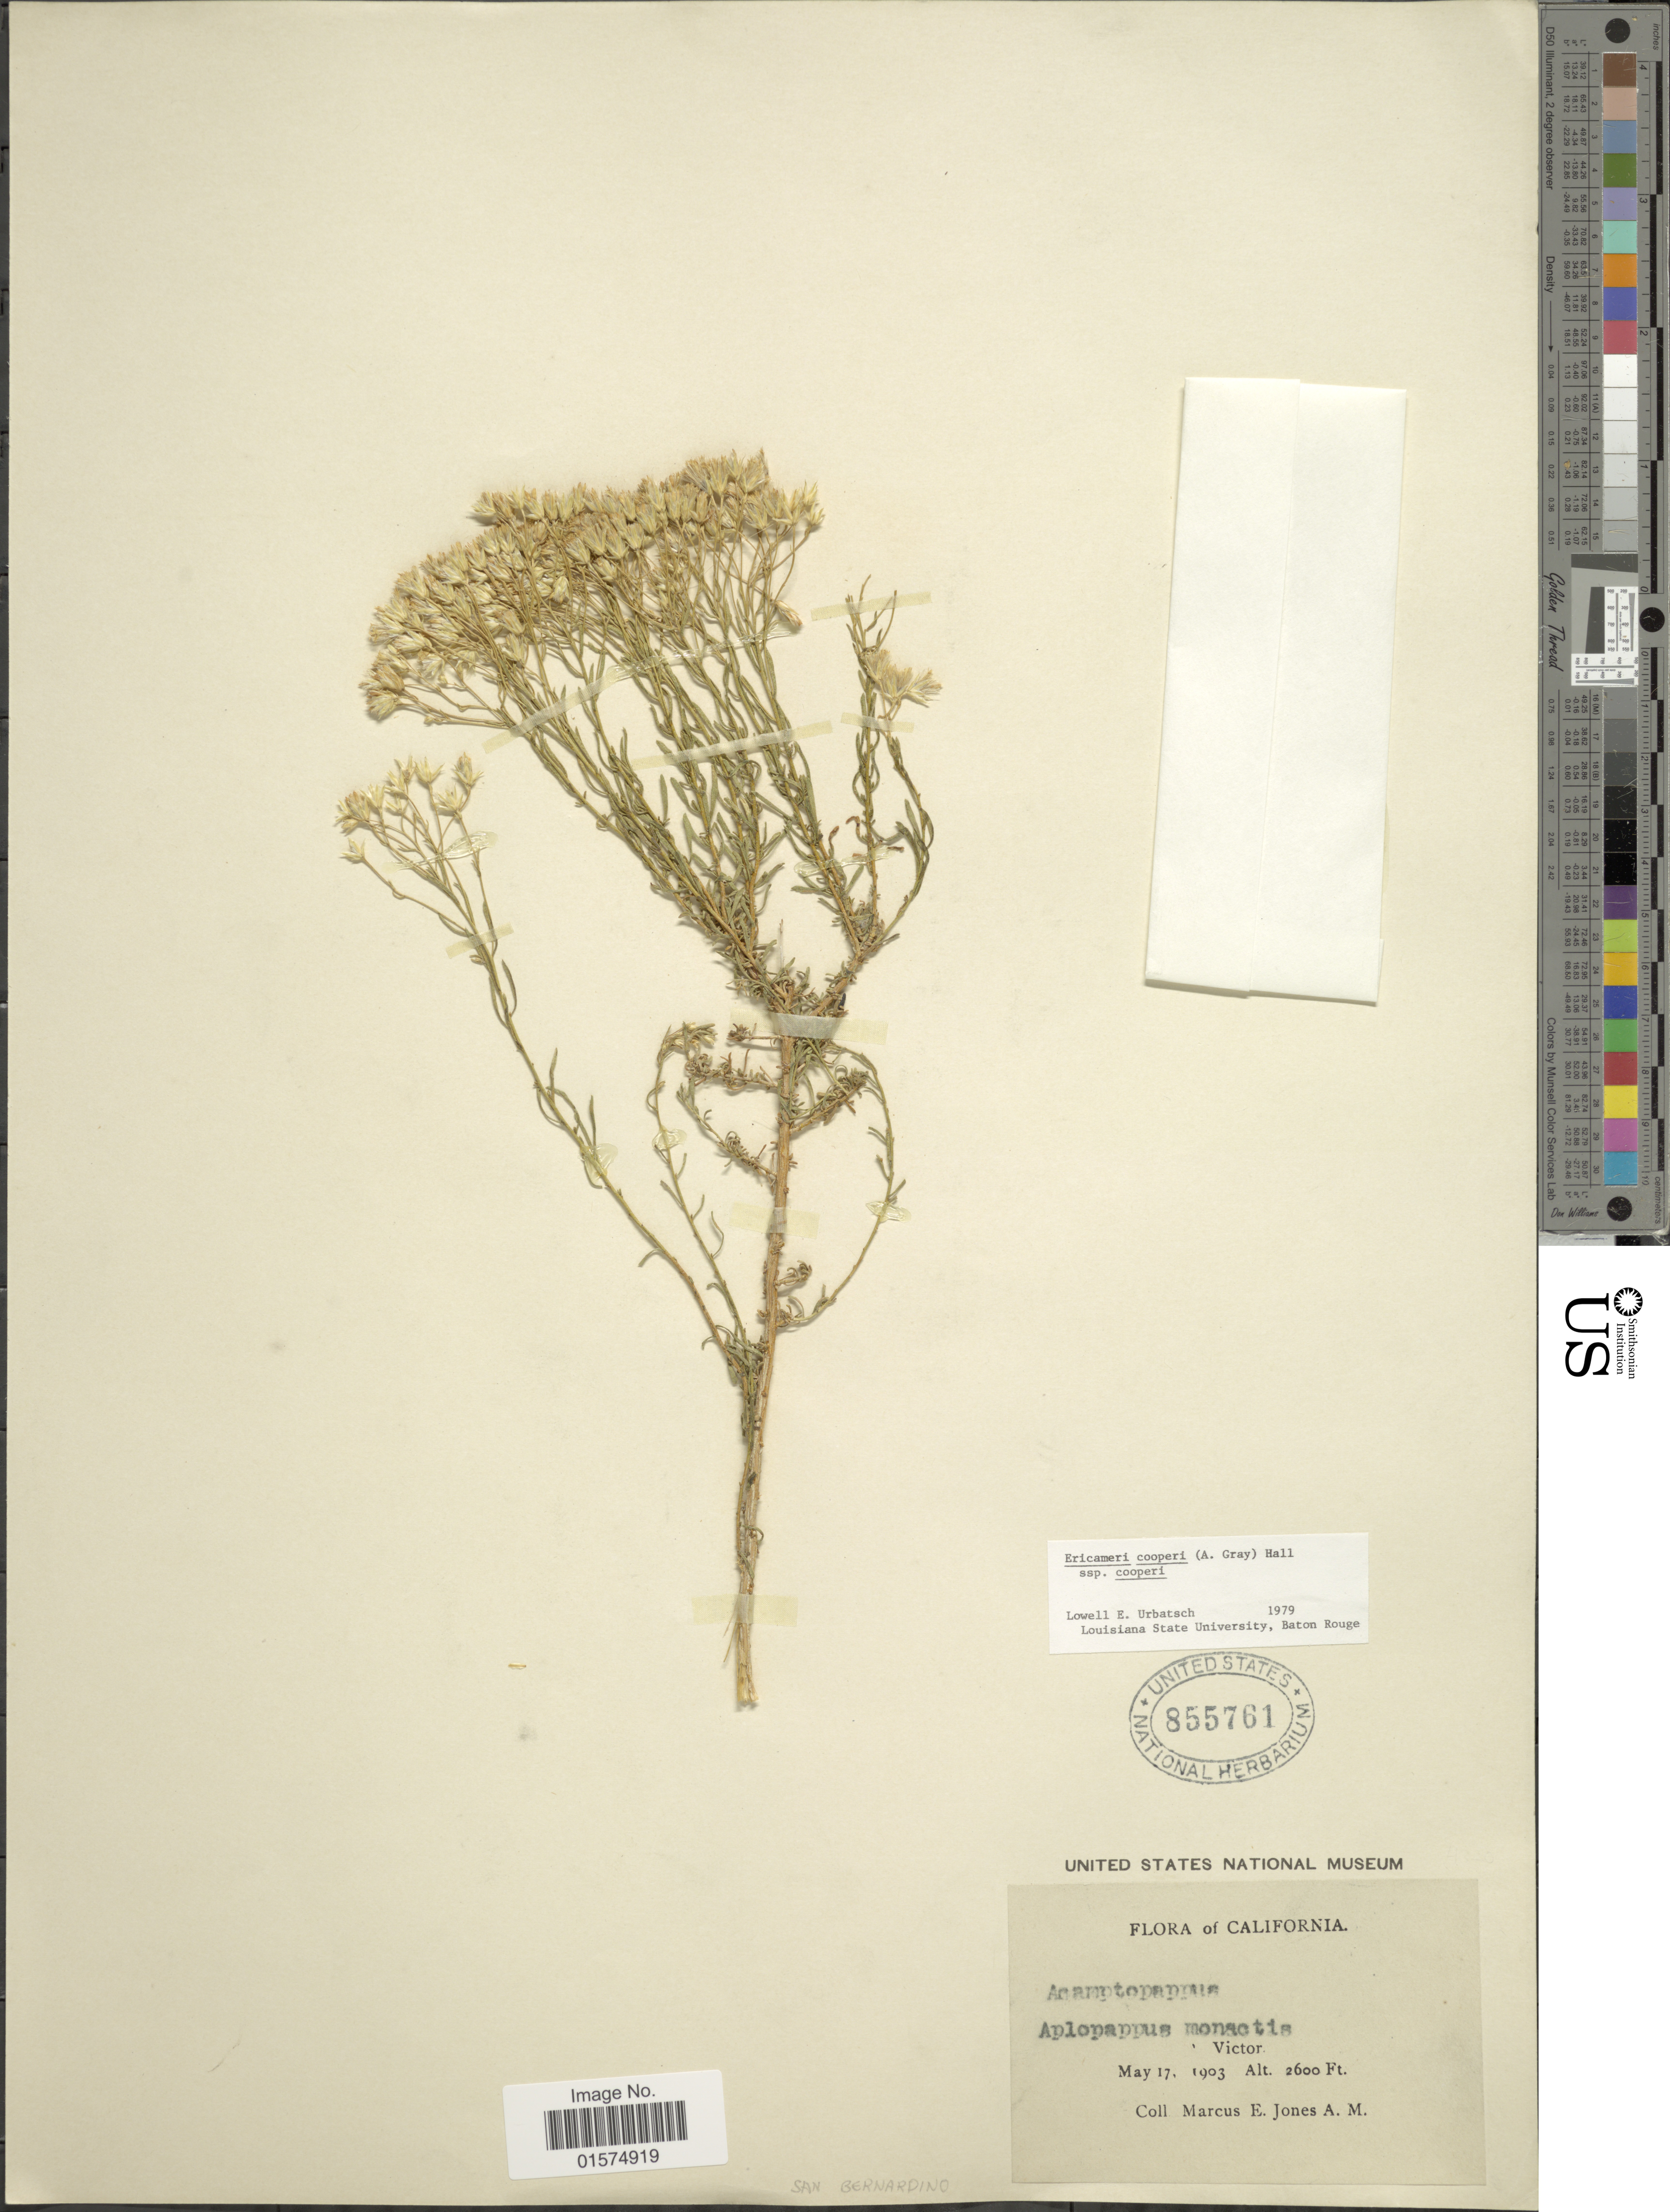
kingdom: Plantae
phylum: Tracheophyta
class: Magnoliopsida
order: Asterales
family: Asteraceae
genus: Ericameria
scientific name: Ericameria cooperi var. cooperi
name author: (A. Gray) Hall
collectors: M. E. Jones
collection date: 1903-05-17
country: United States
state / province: California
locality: Victor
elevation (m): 792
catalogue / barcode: US 855761